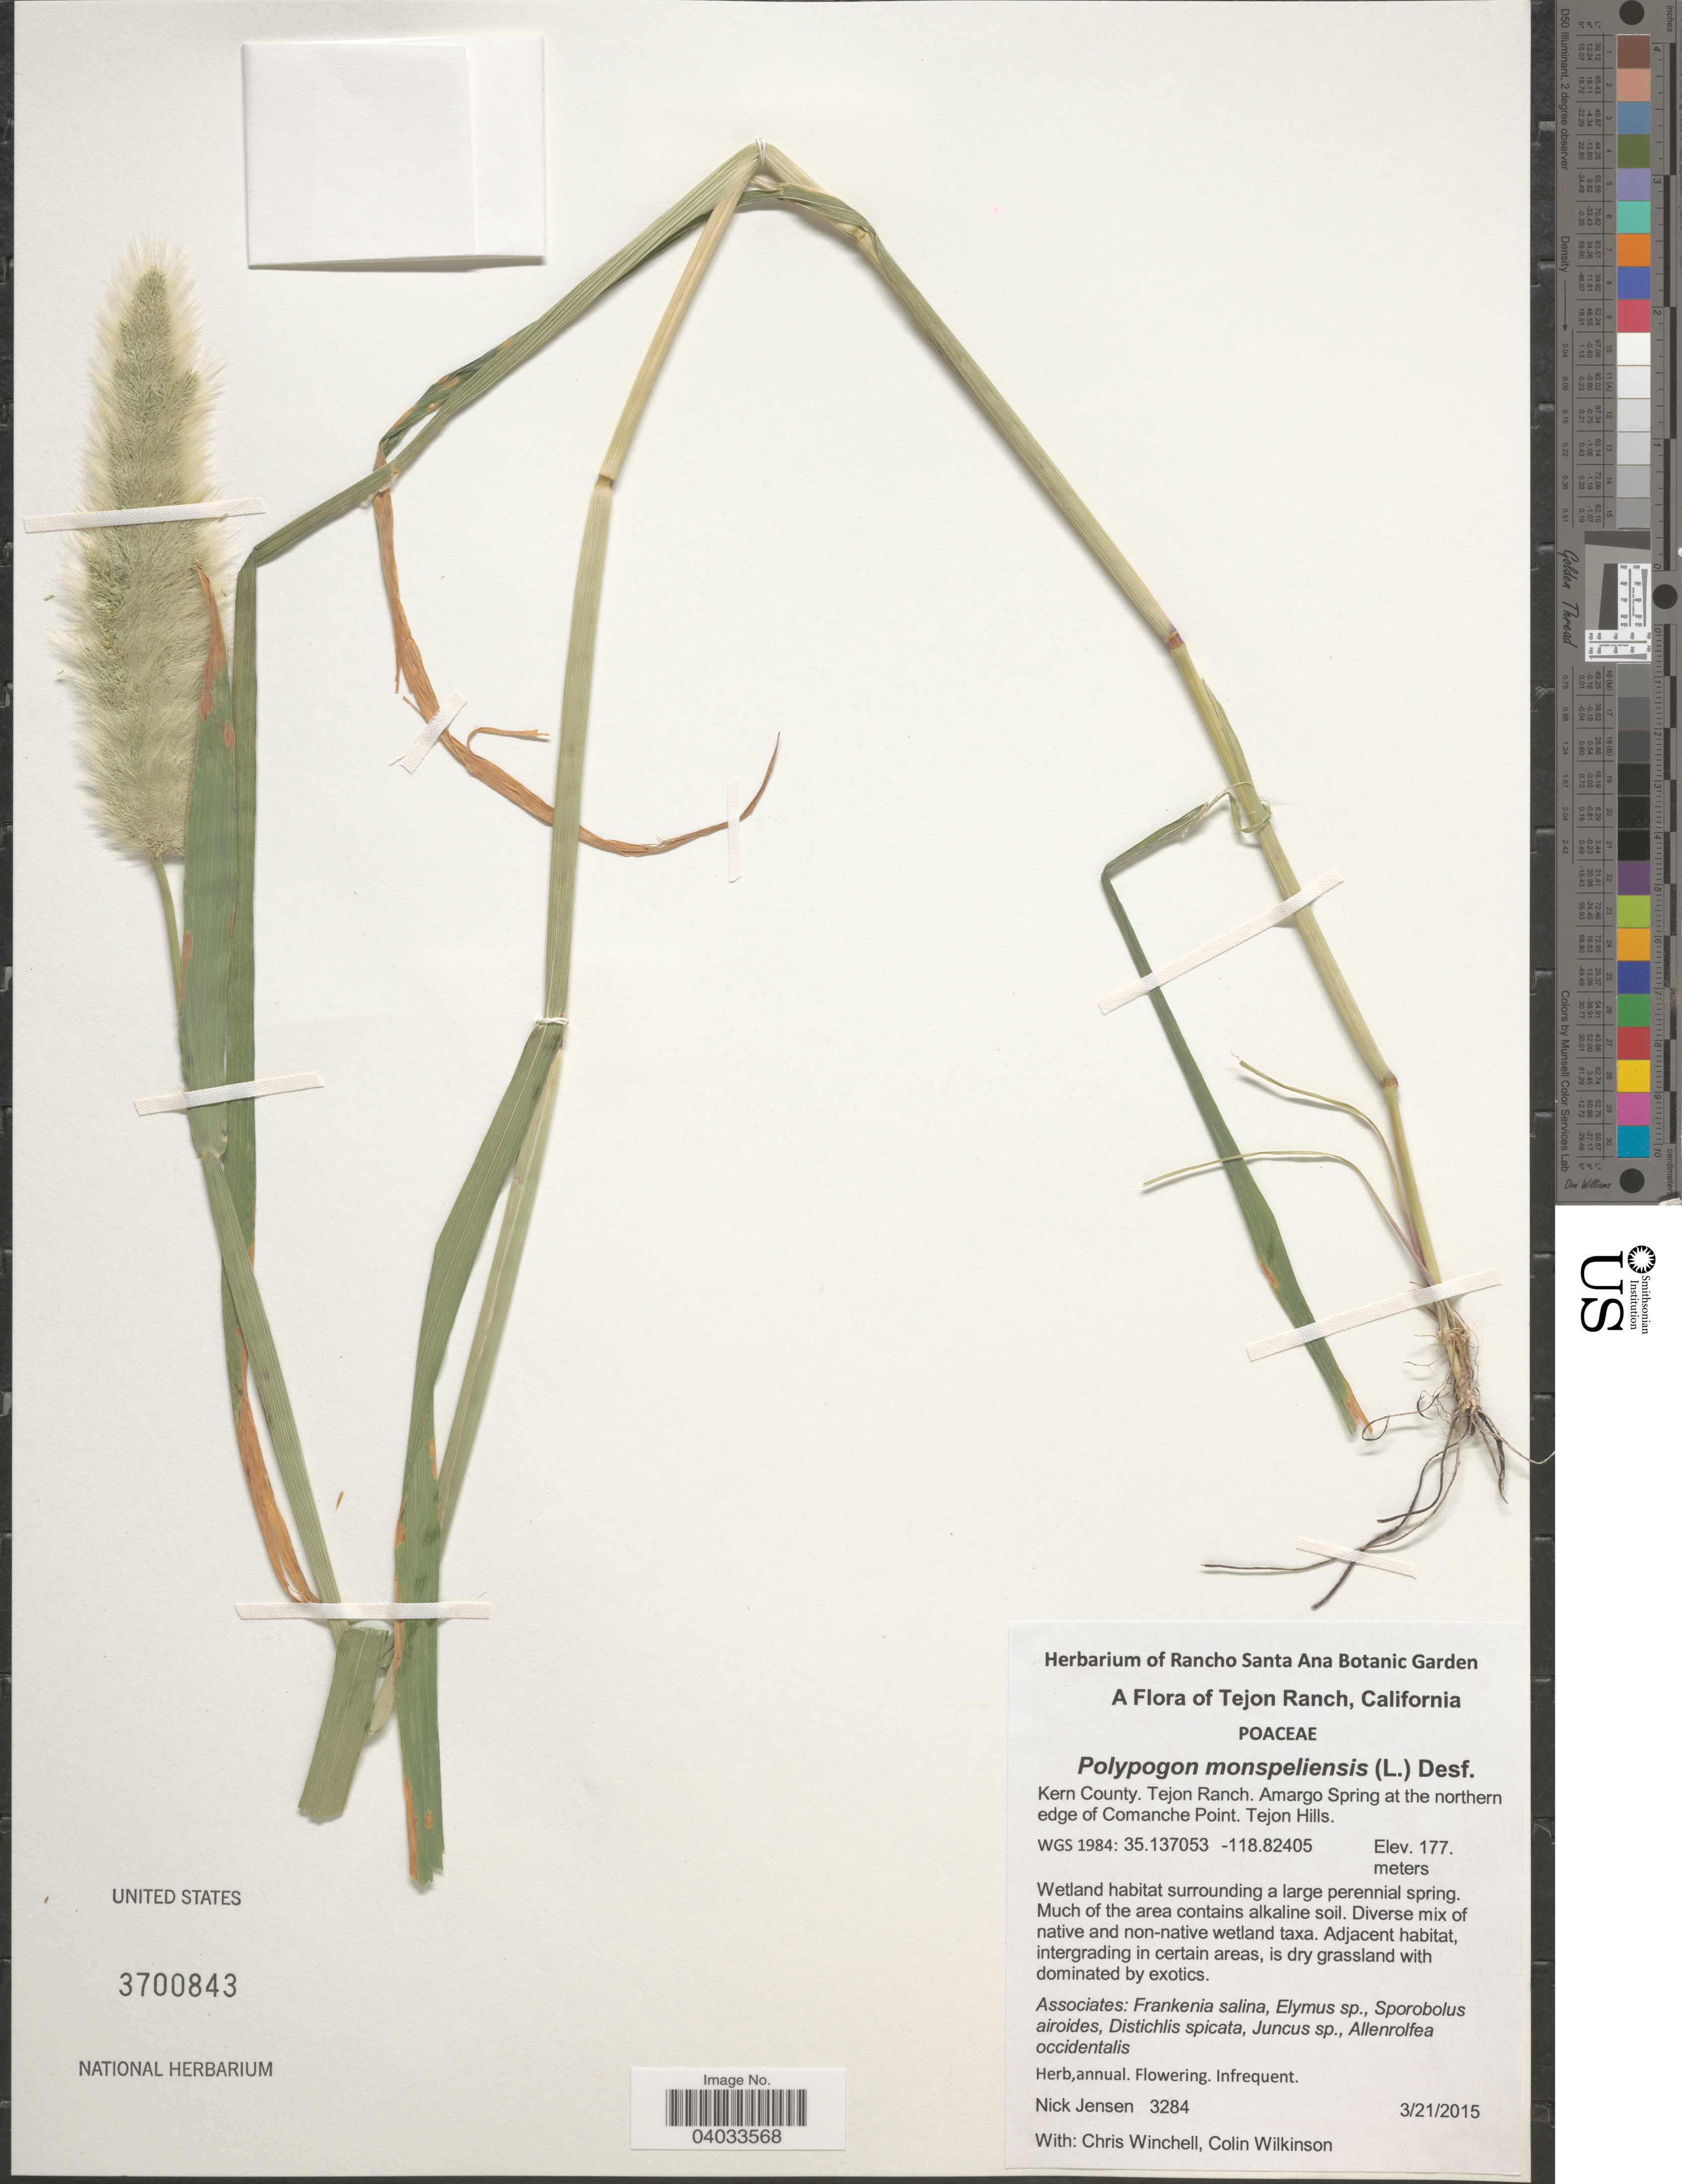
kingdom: Plantae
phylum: Tracheophyta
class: Liliopsida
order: Poales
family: Poaceae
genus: Polypogon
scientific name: Polypogon monspeliensis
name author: (L.) Desf.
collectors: N. Jensen, C. Winchell & C. Wilkinson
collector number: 3284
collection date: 2015-03-21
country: United States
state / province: California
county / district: Kern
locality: Tejon Ranch. Kern County. Tejon Ranch. Amargo Spring at the northern edge of Comanche Point. Tejon Hills. WGS1984: 35.137053 -118.82405.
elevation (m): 177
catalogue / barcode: US 3700843